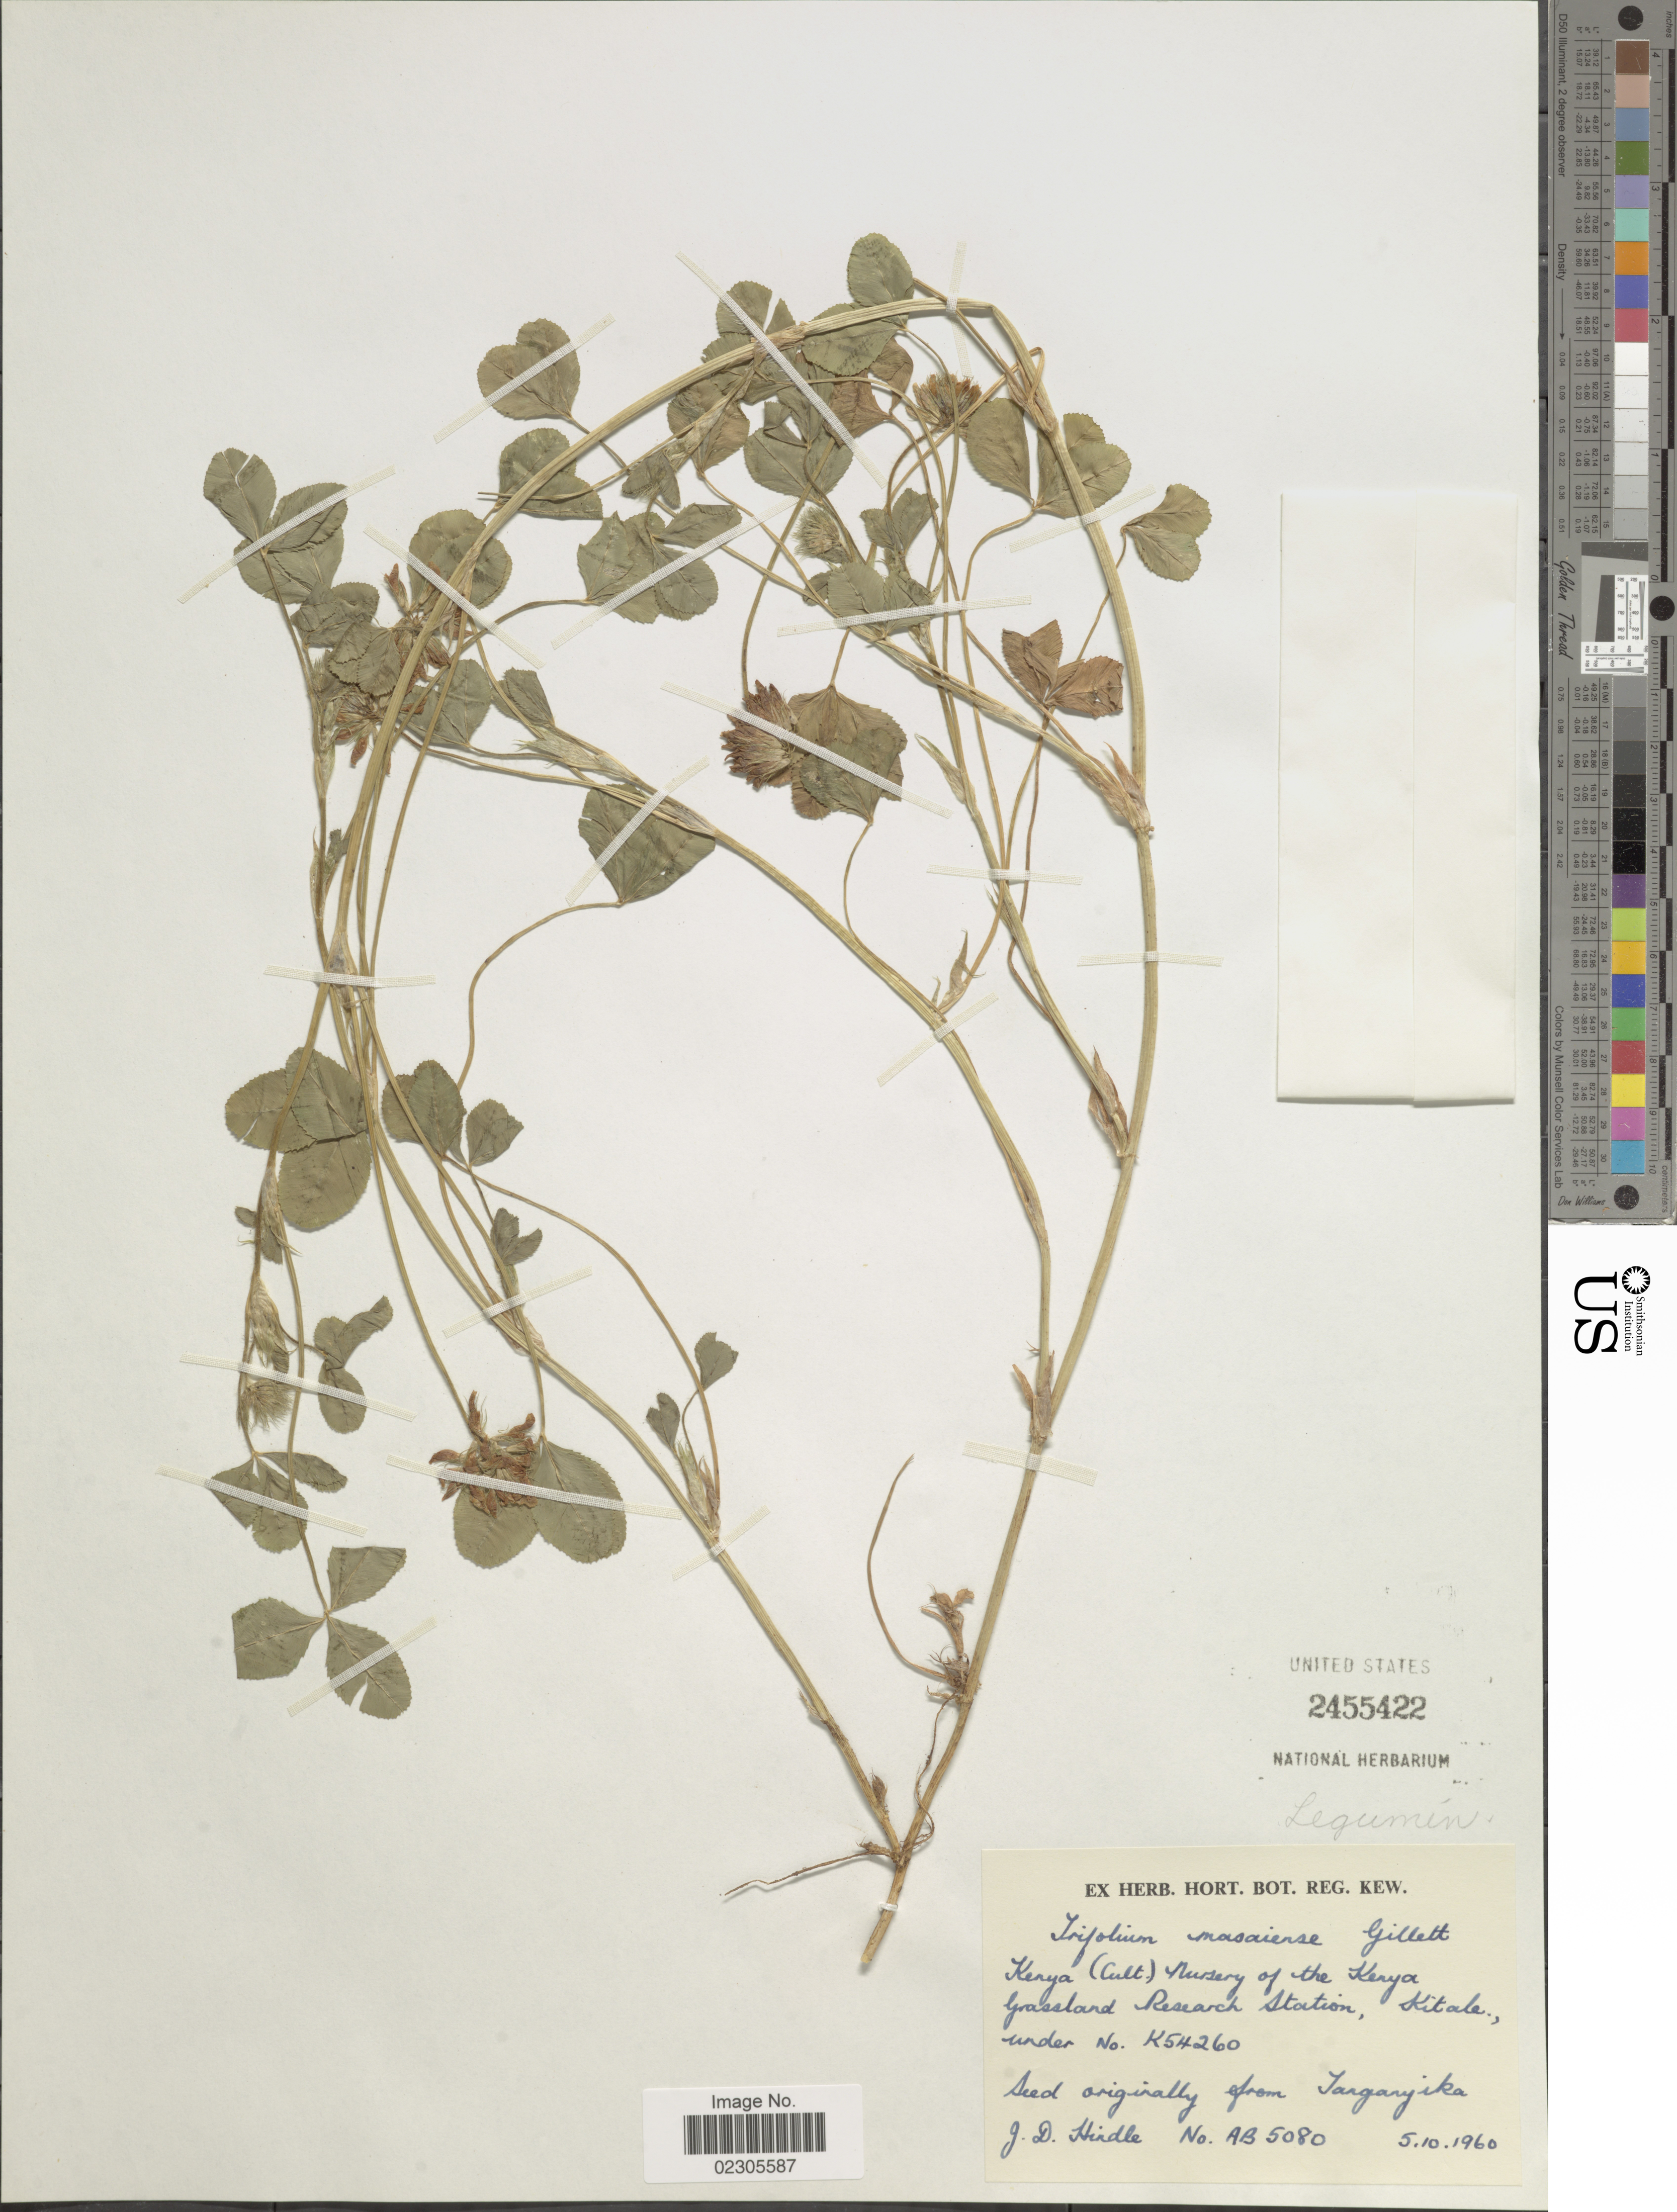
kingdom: Plantae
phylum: Tracheophyta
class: Magnoliopsida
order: Fabales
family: Fabaceae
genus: Trifolium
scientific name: Trifolium masaiense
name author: J.B. Gillett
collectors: J. Hindle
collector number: AB5080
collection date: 1960-10-05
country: Kenya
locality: Nursery of the Kenya grassland Research Station, Kitale, under no. K54260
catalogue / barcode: US 2455422